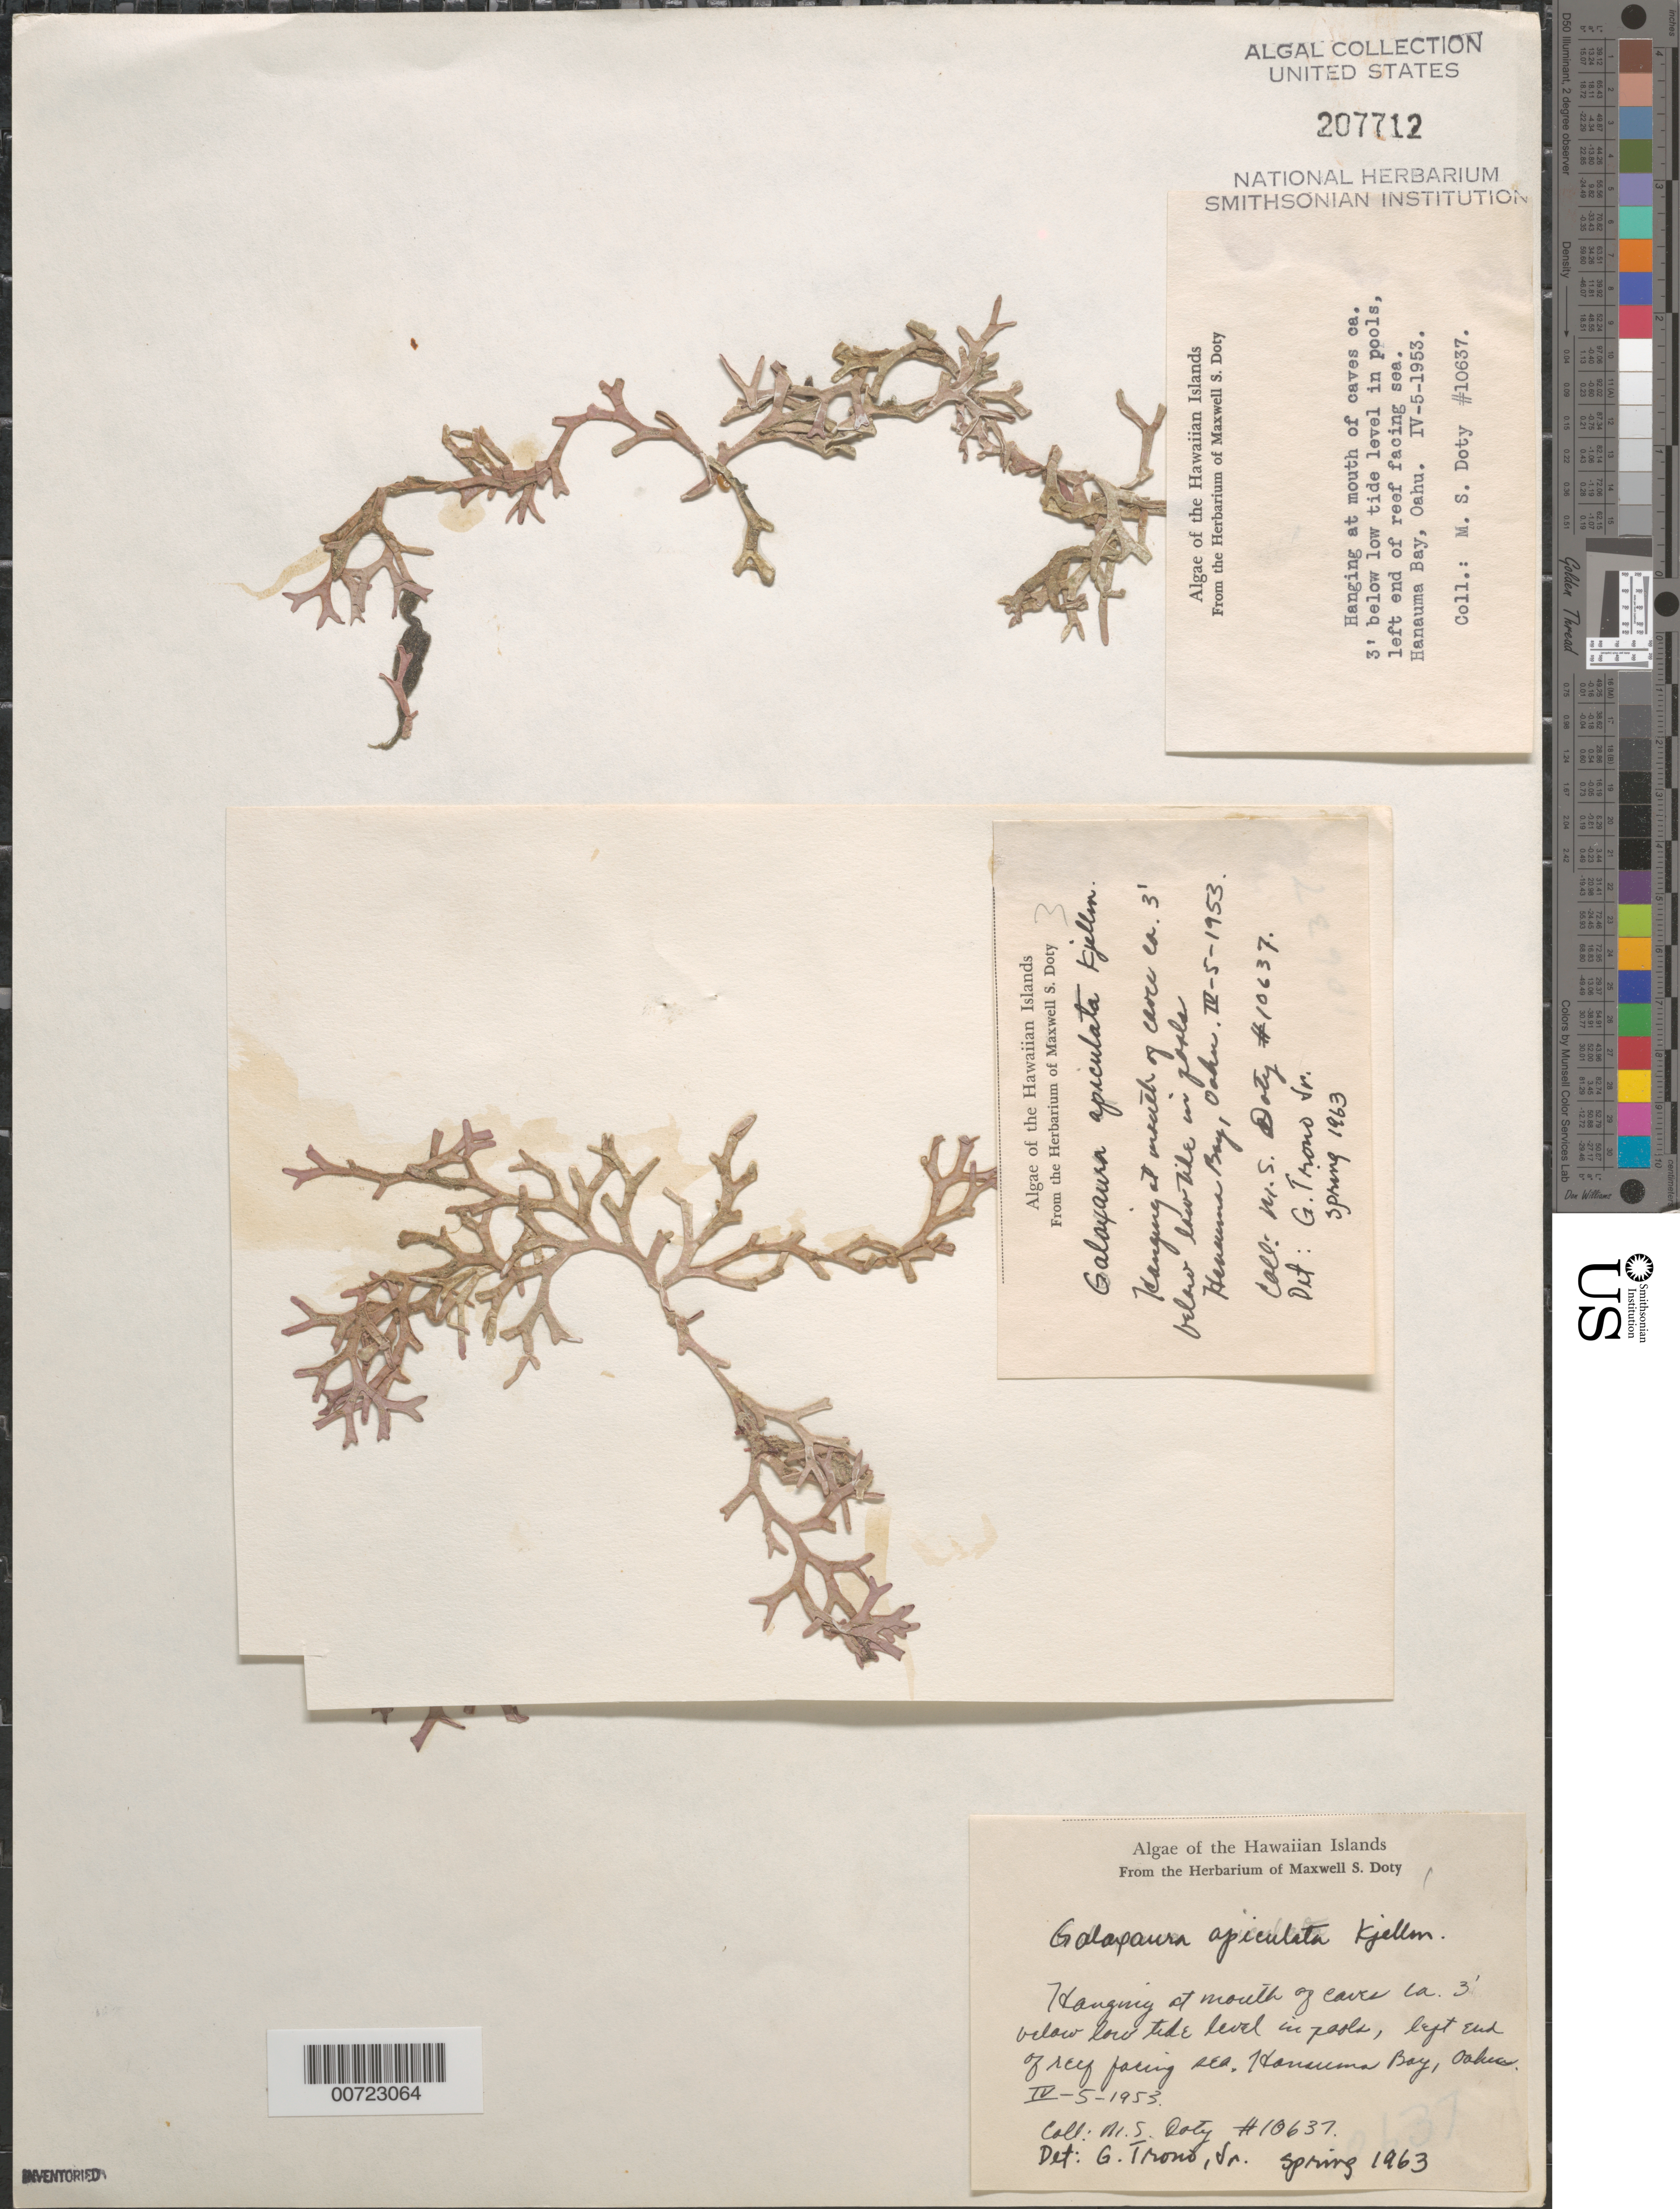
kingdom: Plantae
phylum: Rhodophyta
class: Florideophyceae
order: Nemaliales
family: Galaxauraceae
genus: Galaxaura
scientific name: Galaxaura apiculata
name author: Kjellm.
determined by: Trono, Gavino C., Jr.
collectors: M. S. Doty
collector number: MSD 10637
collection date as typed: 05 Apr 1953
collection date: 1953-04-05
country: United States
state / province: Hawaii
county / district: Honolulu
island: Oahu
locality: Hanauma Bay, hanging at mouth of caves ca. 3 feet below low tide level in pools, left end of reef facing sea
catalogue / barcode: US 207712